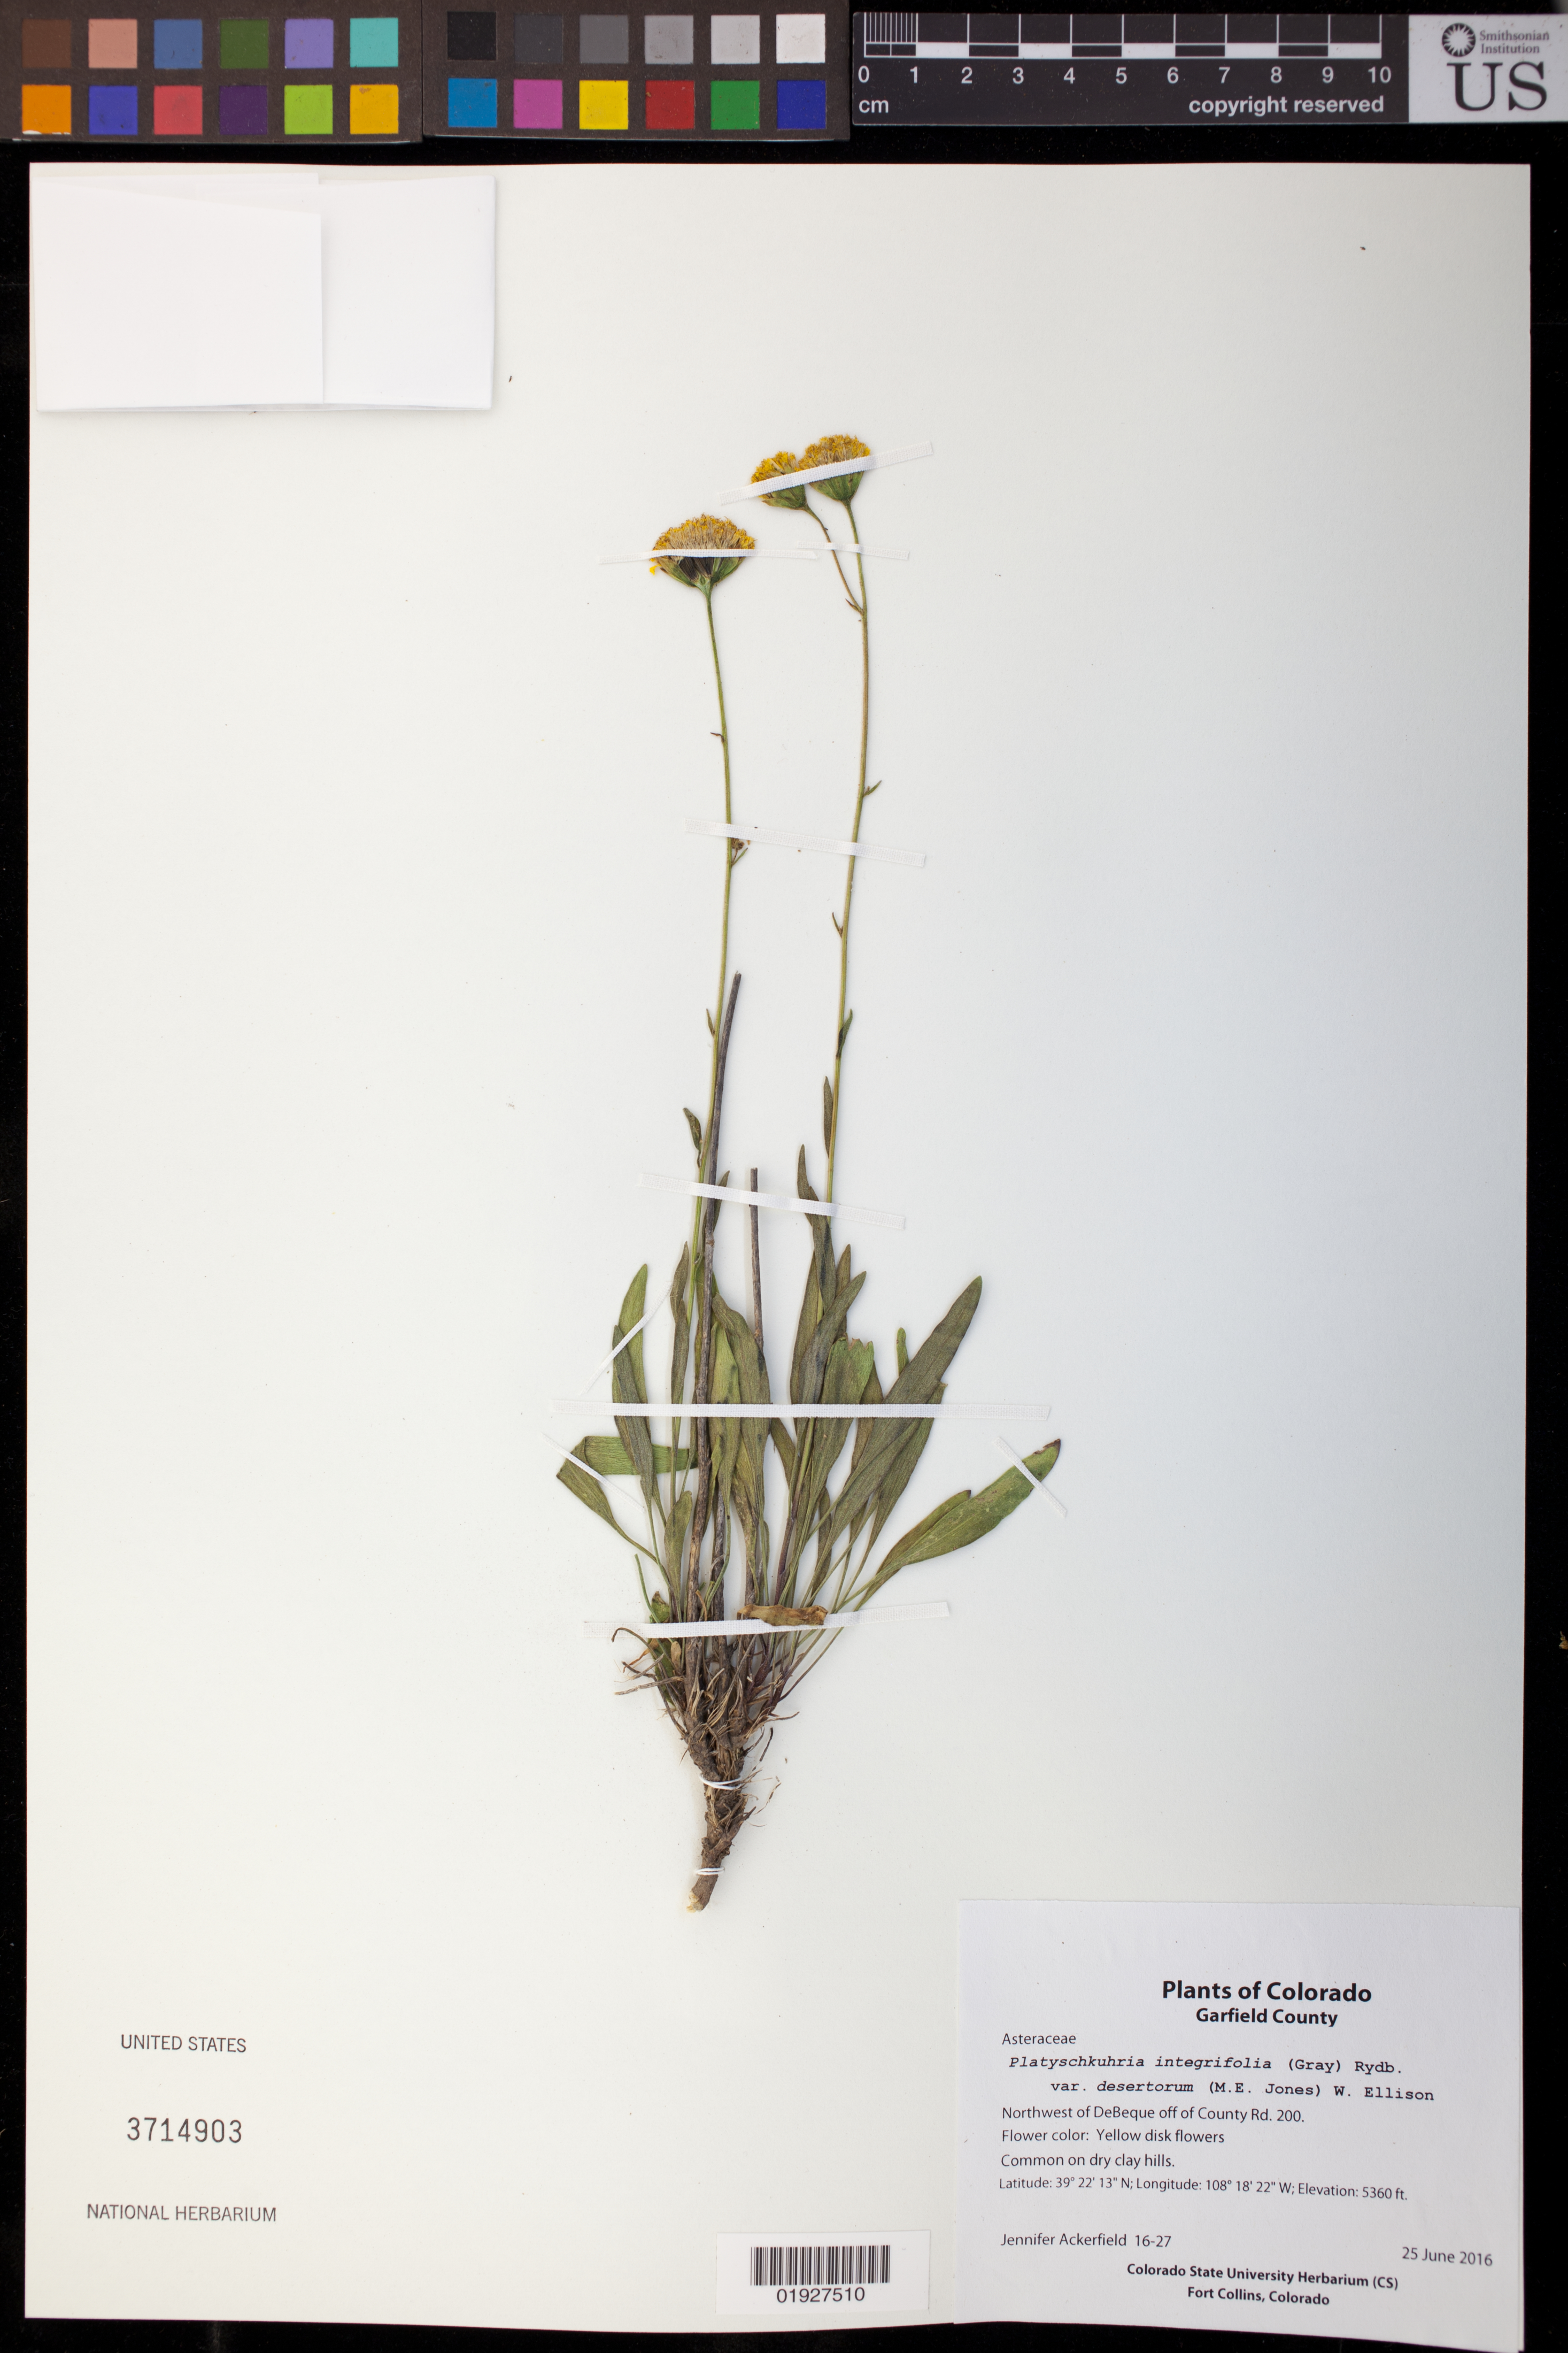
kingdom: Plantae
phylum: Tracheophyta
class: Magnoliopsida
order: Asterales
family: Asteraceae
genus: Platyschkuhria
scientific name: Platyschkuhria integrifolia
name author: (A. Gray) Rydb.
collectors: J. Ackerfield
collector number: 16-27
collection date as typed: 25 June 2016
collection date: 2016-06-25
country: United States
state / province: Colorado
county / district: Mesa County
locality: Hills behind DeBeque Cemetery, N of town off of 7th Street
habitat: Common on dry clay hills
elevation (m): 1521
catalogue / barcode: US 3714903